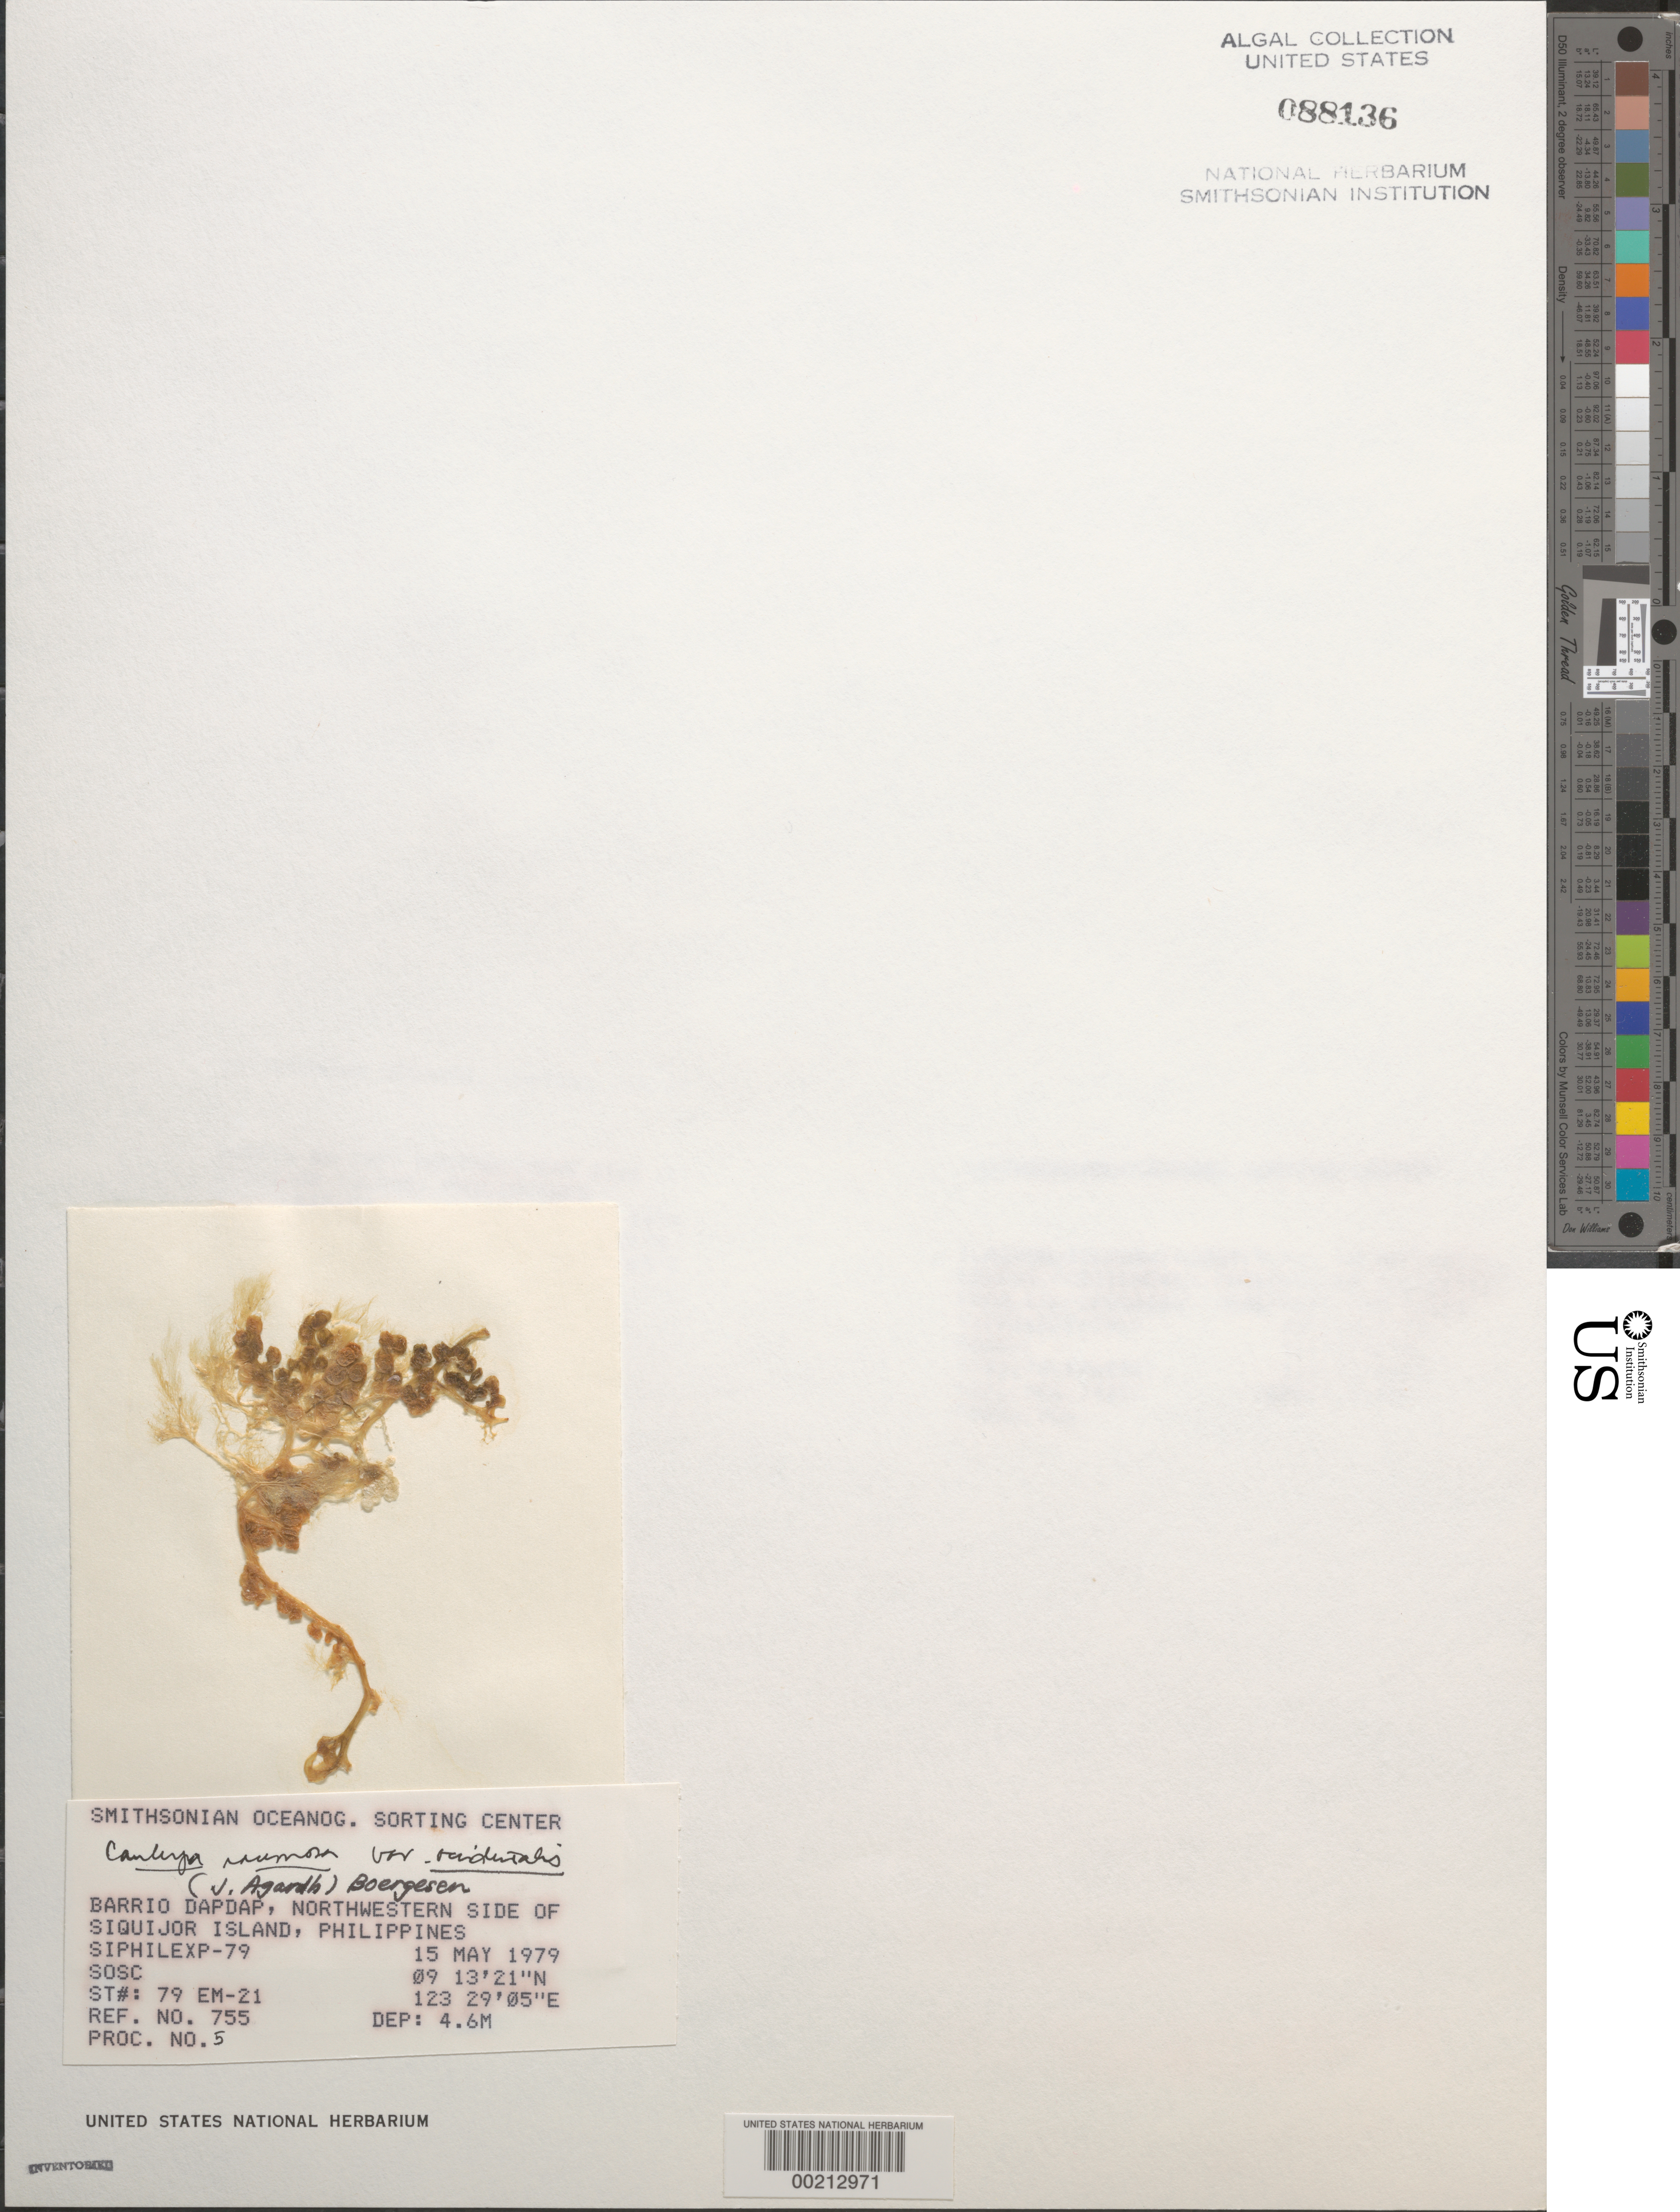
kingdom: Plantae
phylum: Chlorophyta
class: Ulvophyceae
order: Bryopsidales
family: Caulerpaceae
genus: Caulerpa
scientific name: Caulerpa racemosa var. occidentalis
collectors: SOSC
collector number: Station 79 Em-21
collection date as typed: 15 May 1979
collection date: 1979-05-15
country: Philippines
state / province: Central Visayas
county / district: Siquijor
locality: Visayan, Barrio dapdap, siquijor island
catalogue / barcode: US 88136